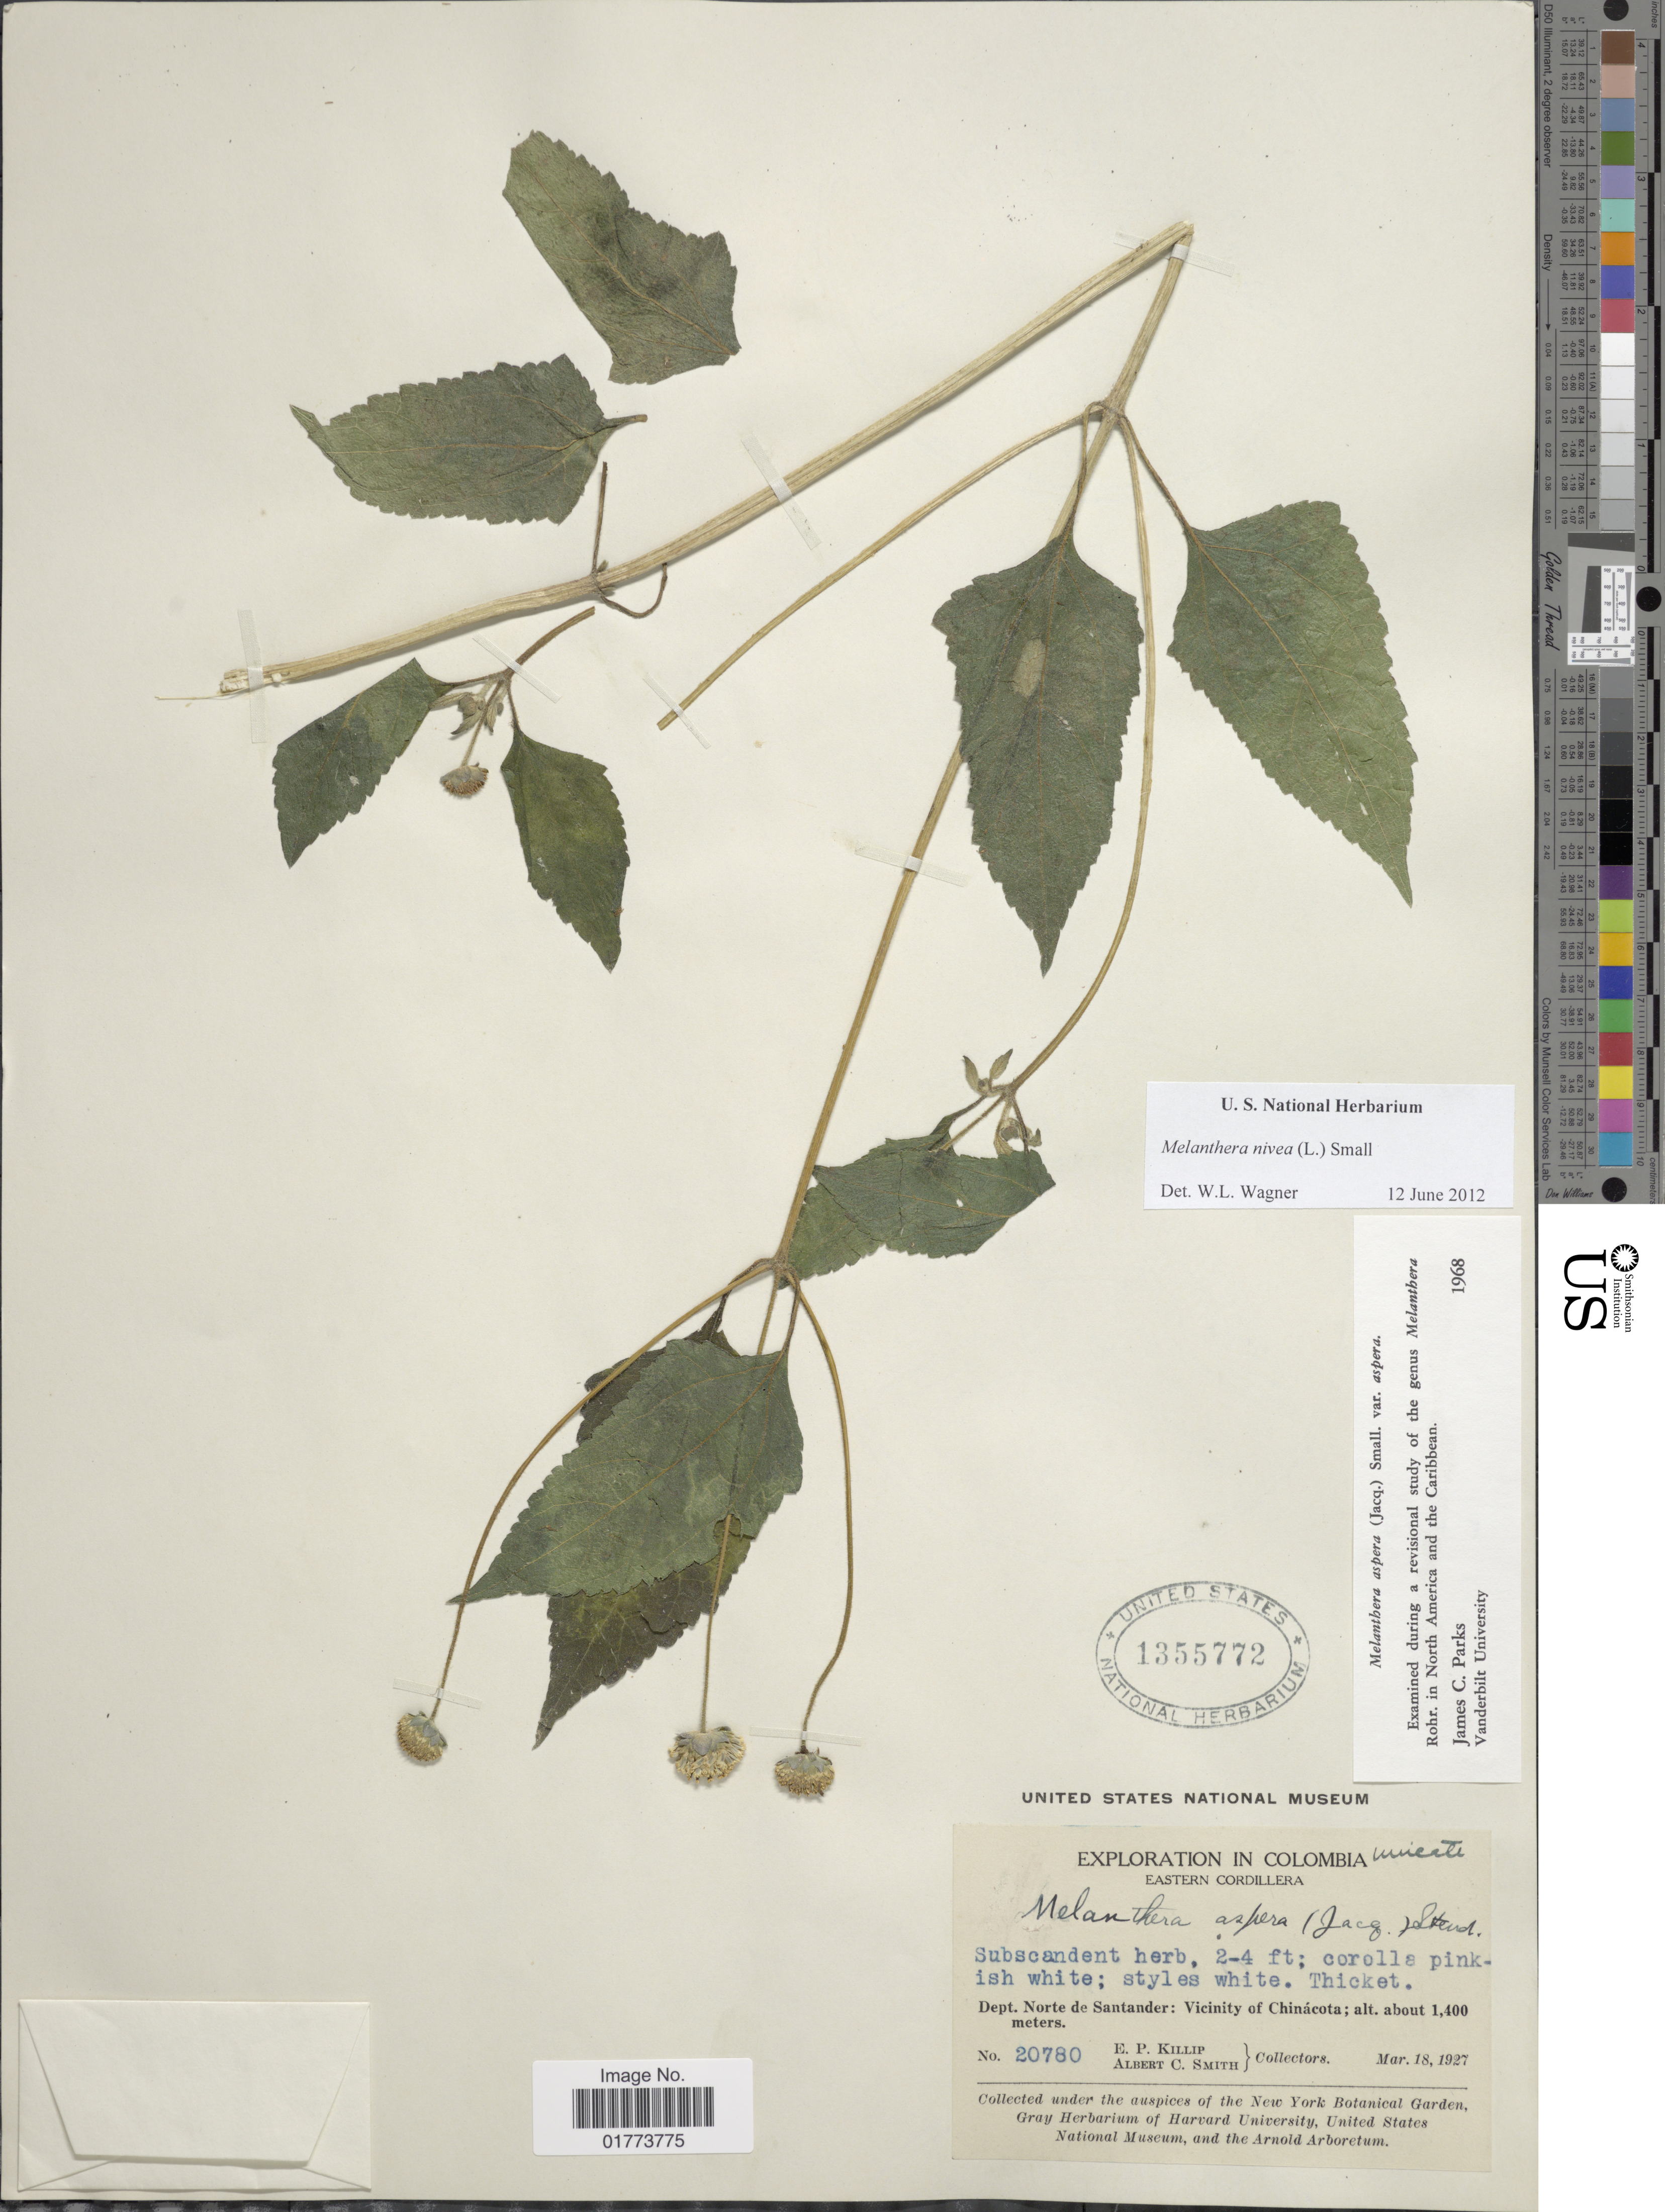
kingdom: Plantae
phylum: Tracheophyta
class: Magnoliopsida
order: Asterales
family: Asteraceae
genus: Melanthera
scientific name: Melanthera nivea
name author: (L.) Small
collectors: E. P. Killip & A. C. Smith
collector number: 20780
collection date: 1927-03-18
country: Colombia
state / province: Norte de Santander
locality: Eastern Cordillera. Dept. Norte de Santander: Vicinity of Chinacota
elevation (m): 1400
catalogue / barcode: US 1355772